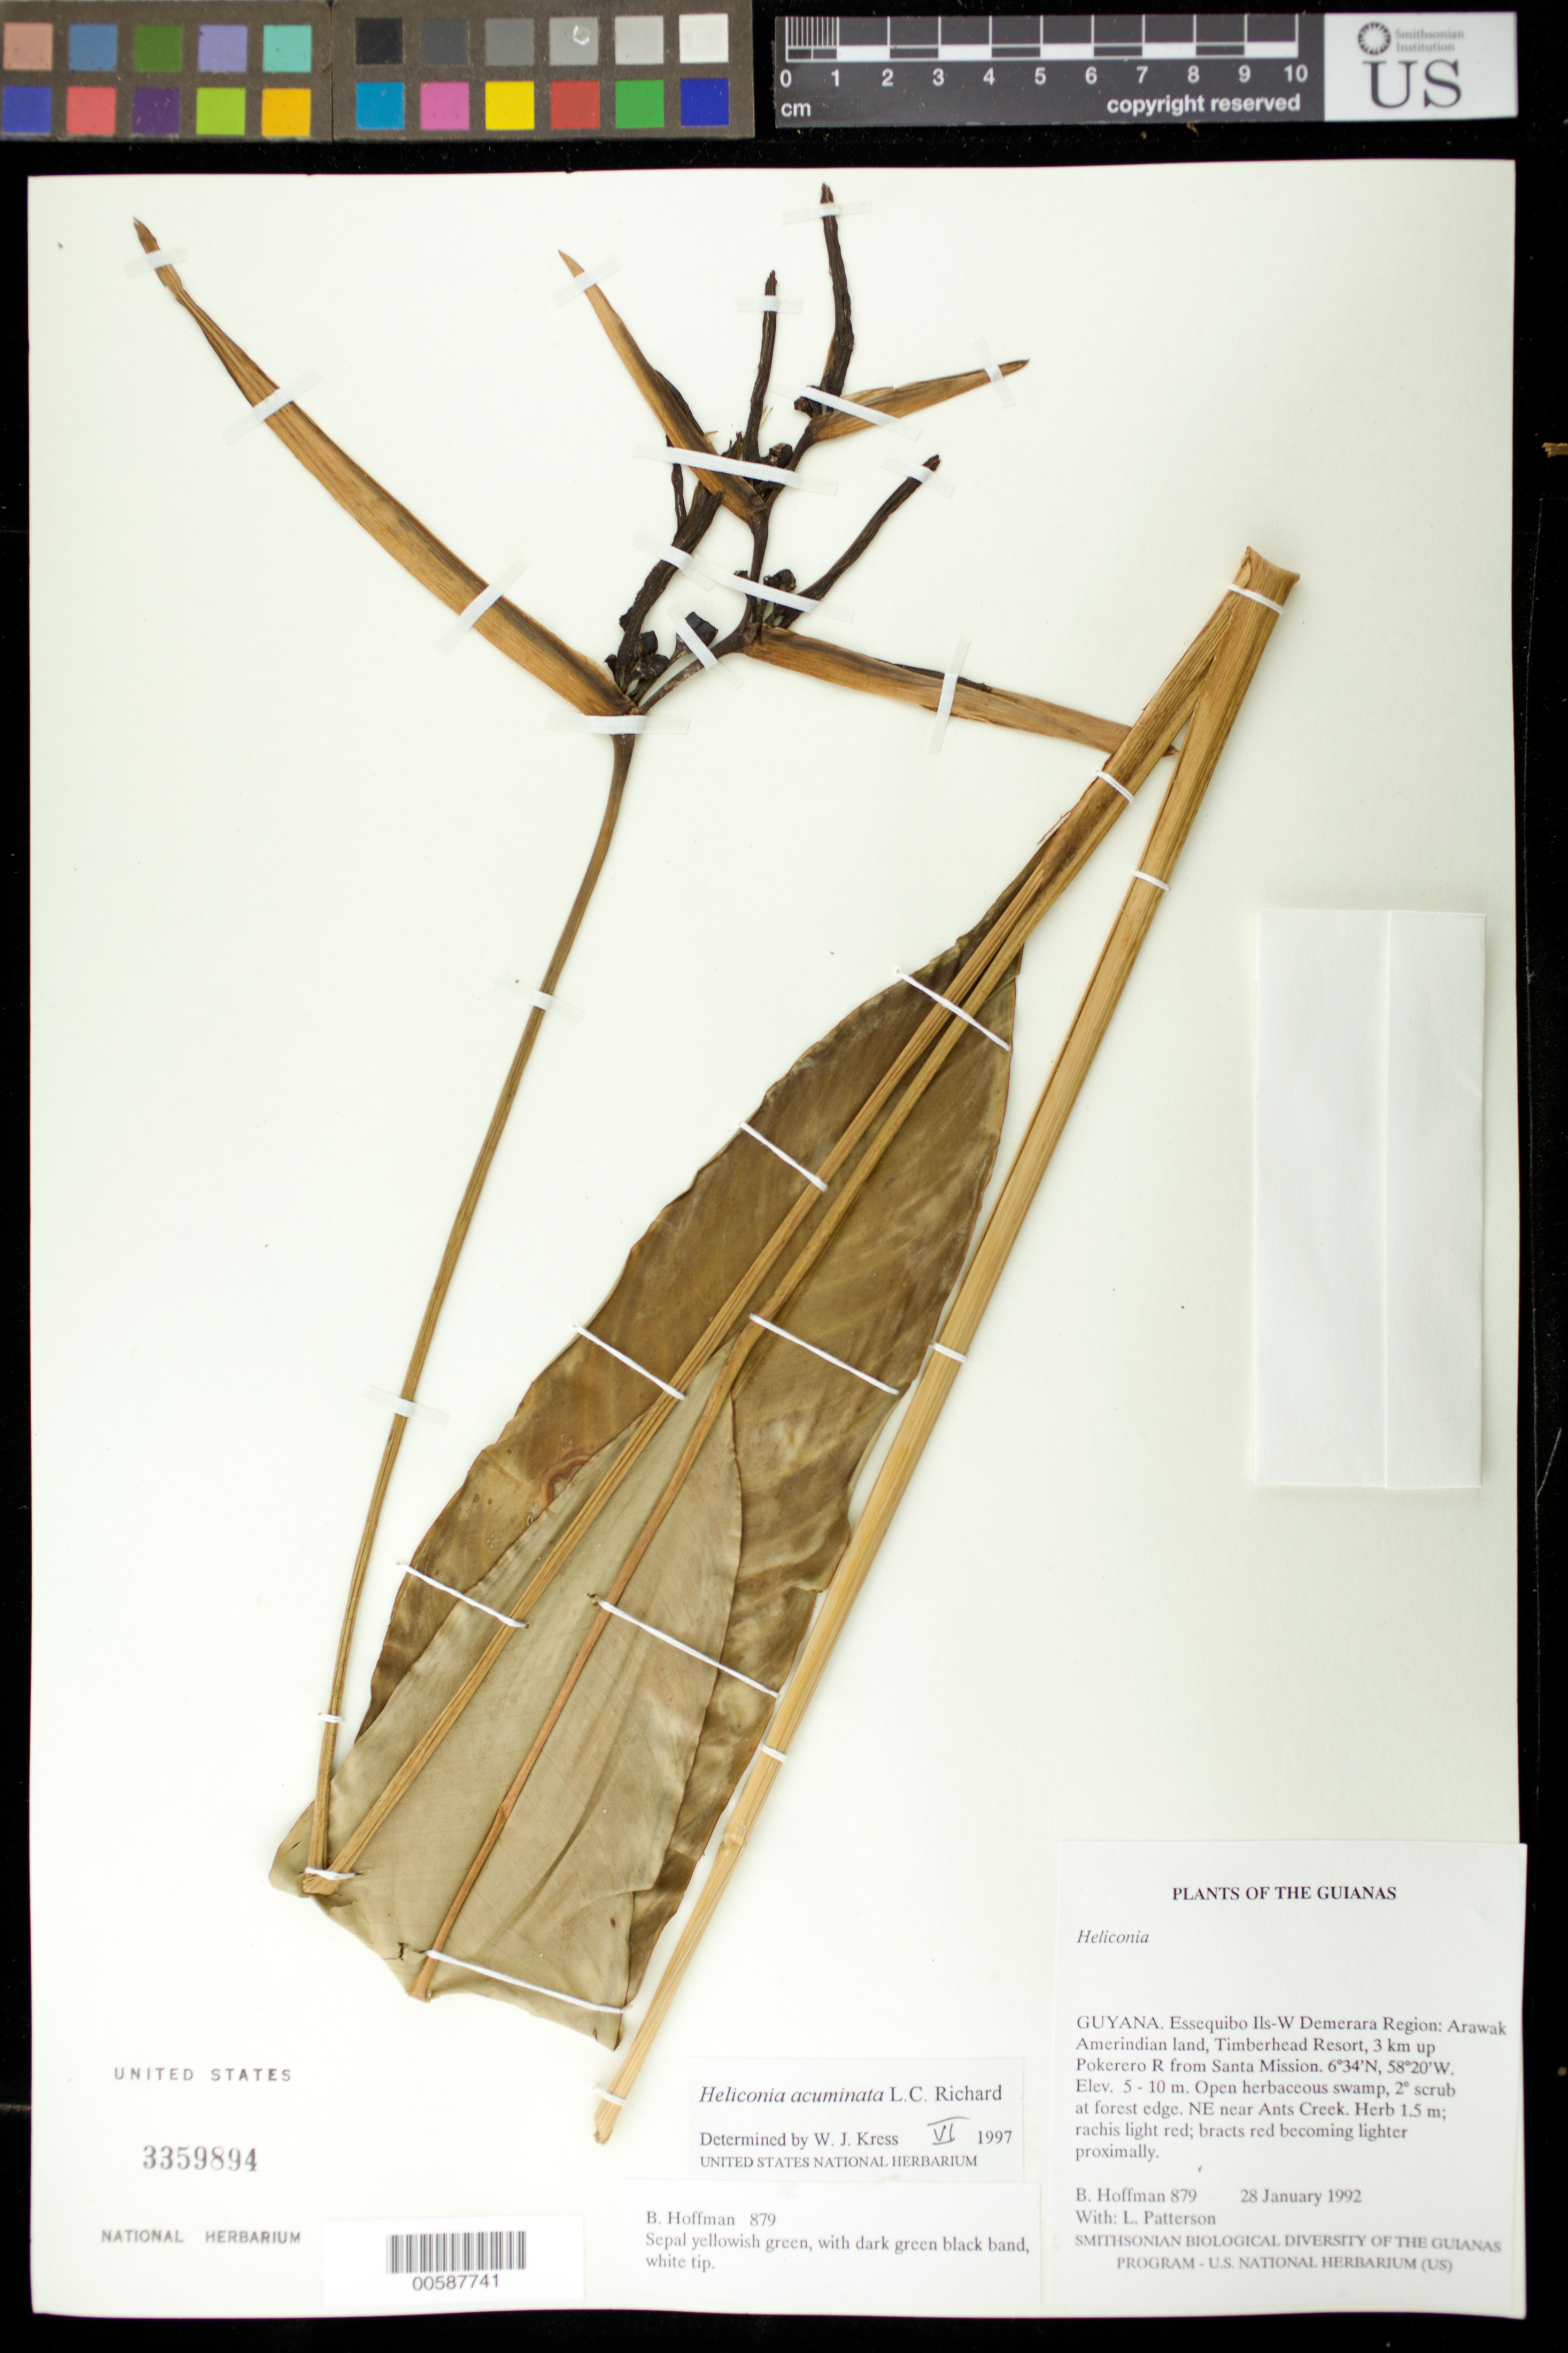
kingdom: Plantae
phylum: Tracheophyta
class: Liliopsida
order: Zingiberales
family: Heliconiaceae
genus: Heliconia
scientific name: Heliconia acuminata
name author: A. Rich.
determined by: Kress, W. J., (US), Smithsonian Institution - National Museum of Natural History (UNITED STATES)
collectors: B. Hoffman & L. Patterson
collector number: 879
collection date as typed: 28 January 1992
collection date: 1992-01-28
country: Guyana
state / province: Essequibo Isl-W. Demerara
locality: Arawak Amerindian land, Timberhead Resort, 3 km up Pokerero River from Santa Mission; NE near Ants Creek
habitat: Open herbaceous swamp, secondary scrub at forest edge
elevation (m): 5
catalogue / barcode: US 3359894